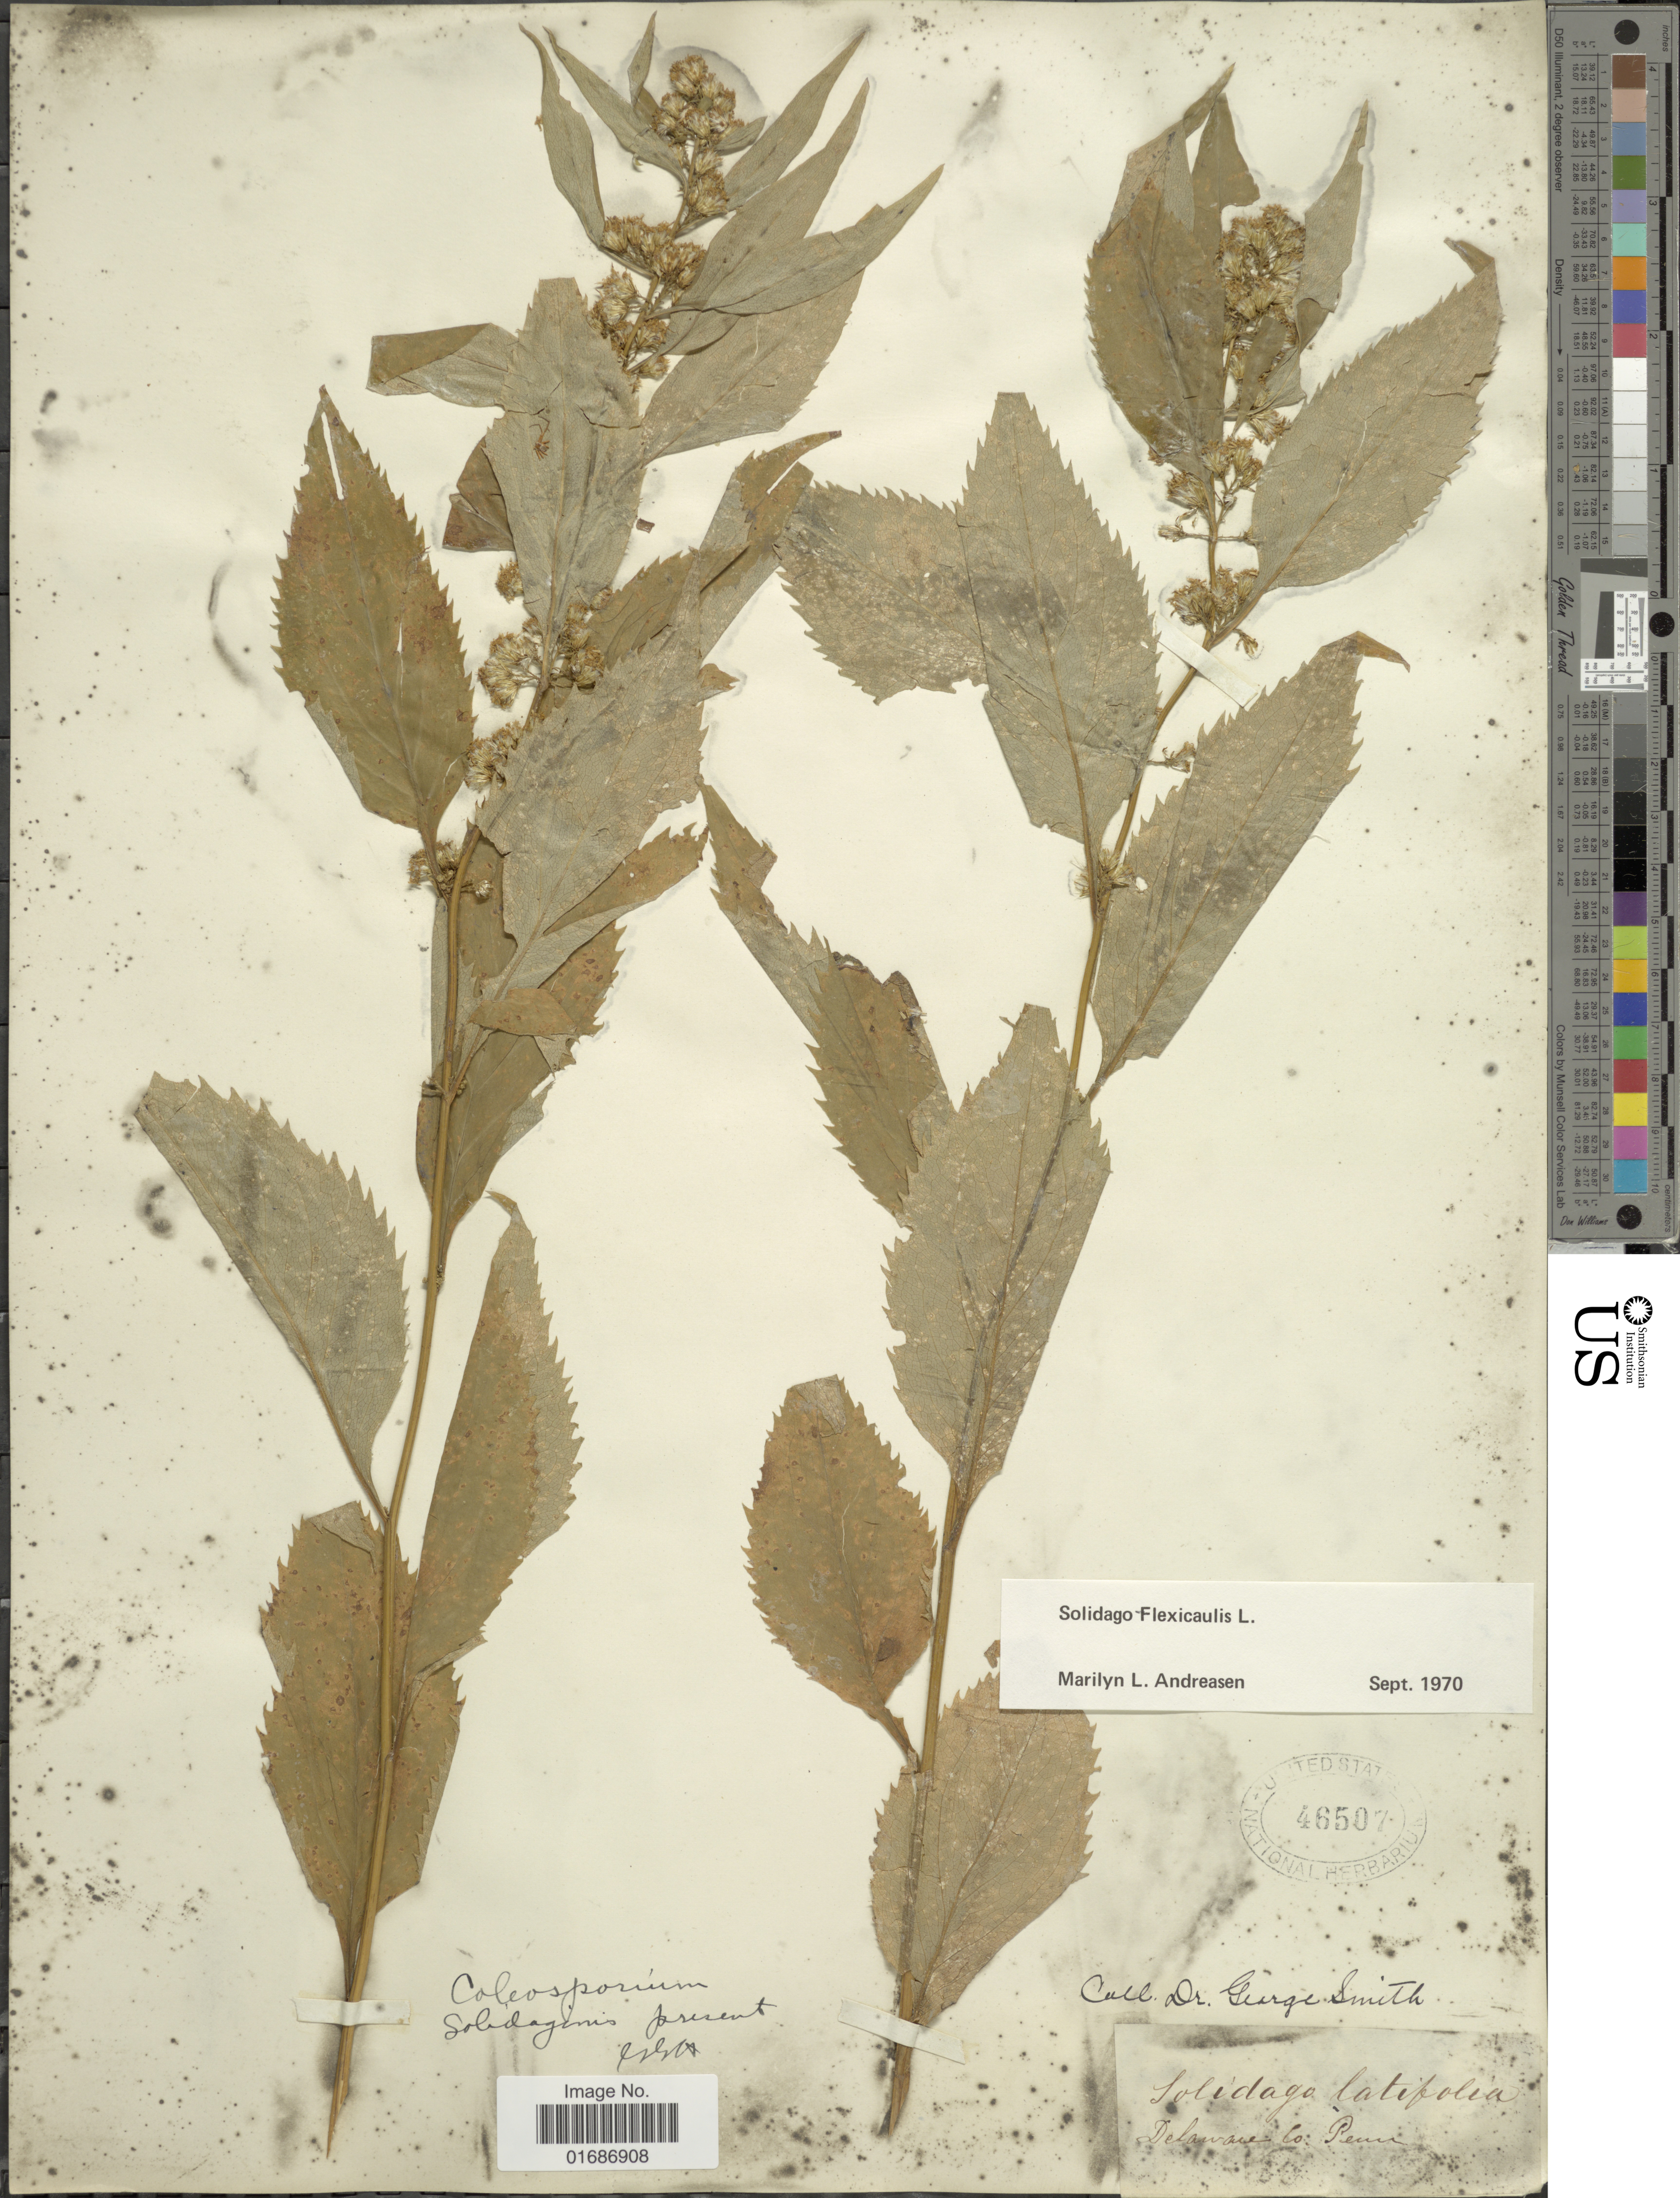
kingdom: Plantae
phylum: Tracheophyta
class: Magnoliopsida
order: Asterales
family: Asteraceae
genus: Solidago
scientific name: Solidago flexicaulis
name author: L.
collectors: G. Smith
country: United States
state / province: Pennsylvania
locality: Delaware Co.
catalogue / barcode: US 46507